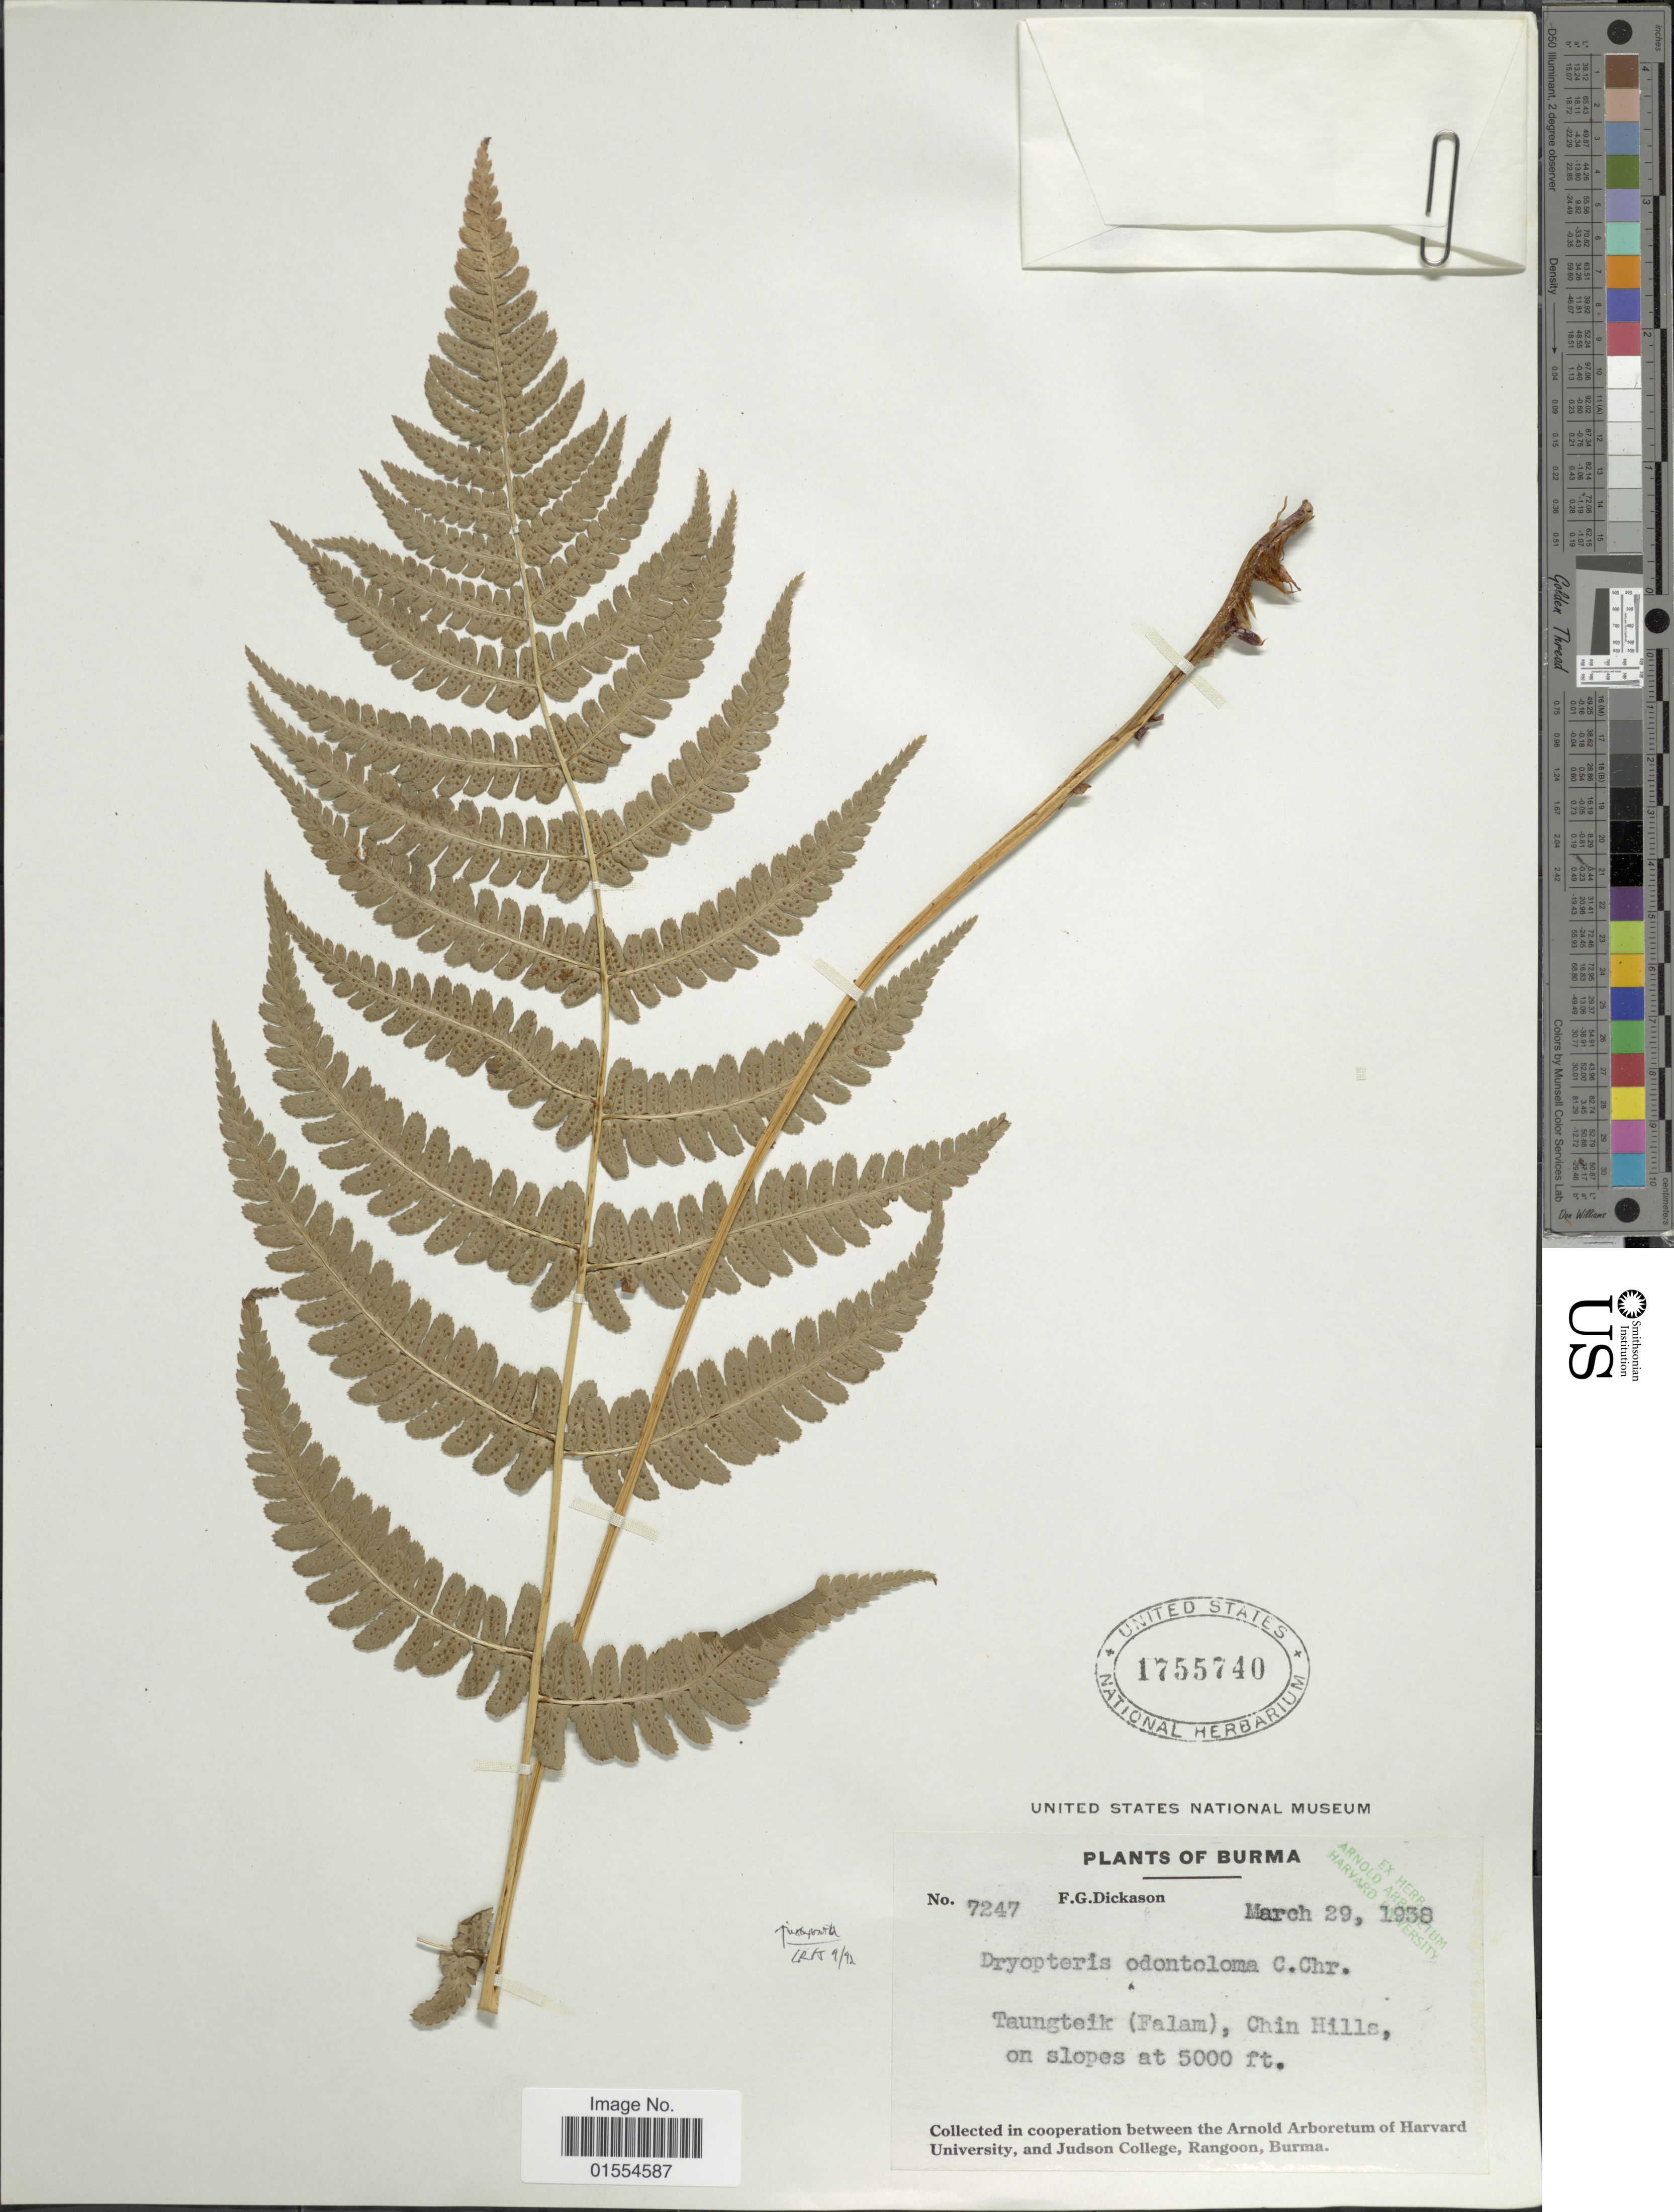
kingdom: Plantae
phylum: Tracheophyta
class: Polypodiopsida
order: Polypodiales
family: Dryopteridaceae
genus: Dryopteris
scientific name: Dryopteris odontoloma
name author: (Bedd.) C. Chr.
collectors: F. Dickason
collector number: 7247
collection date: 1938-03-29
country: Myanmar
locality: Burma, Taungteik (Falam), Chin Hills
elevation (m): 1524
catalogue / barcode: US 1755740